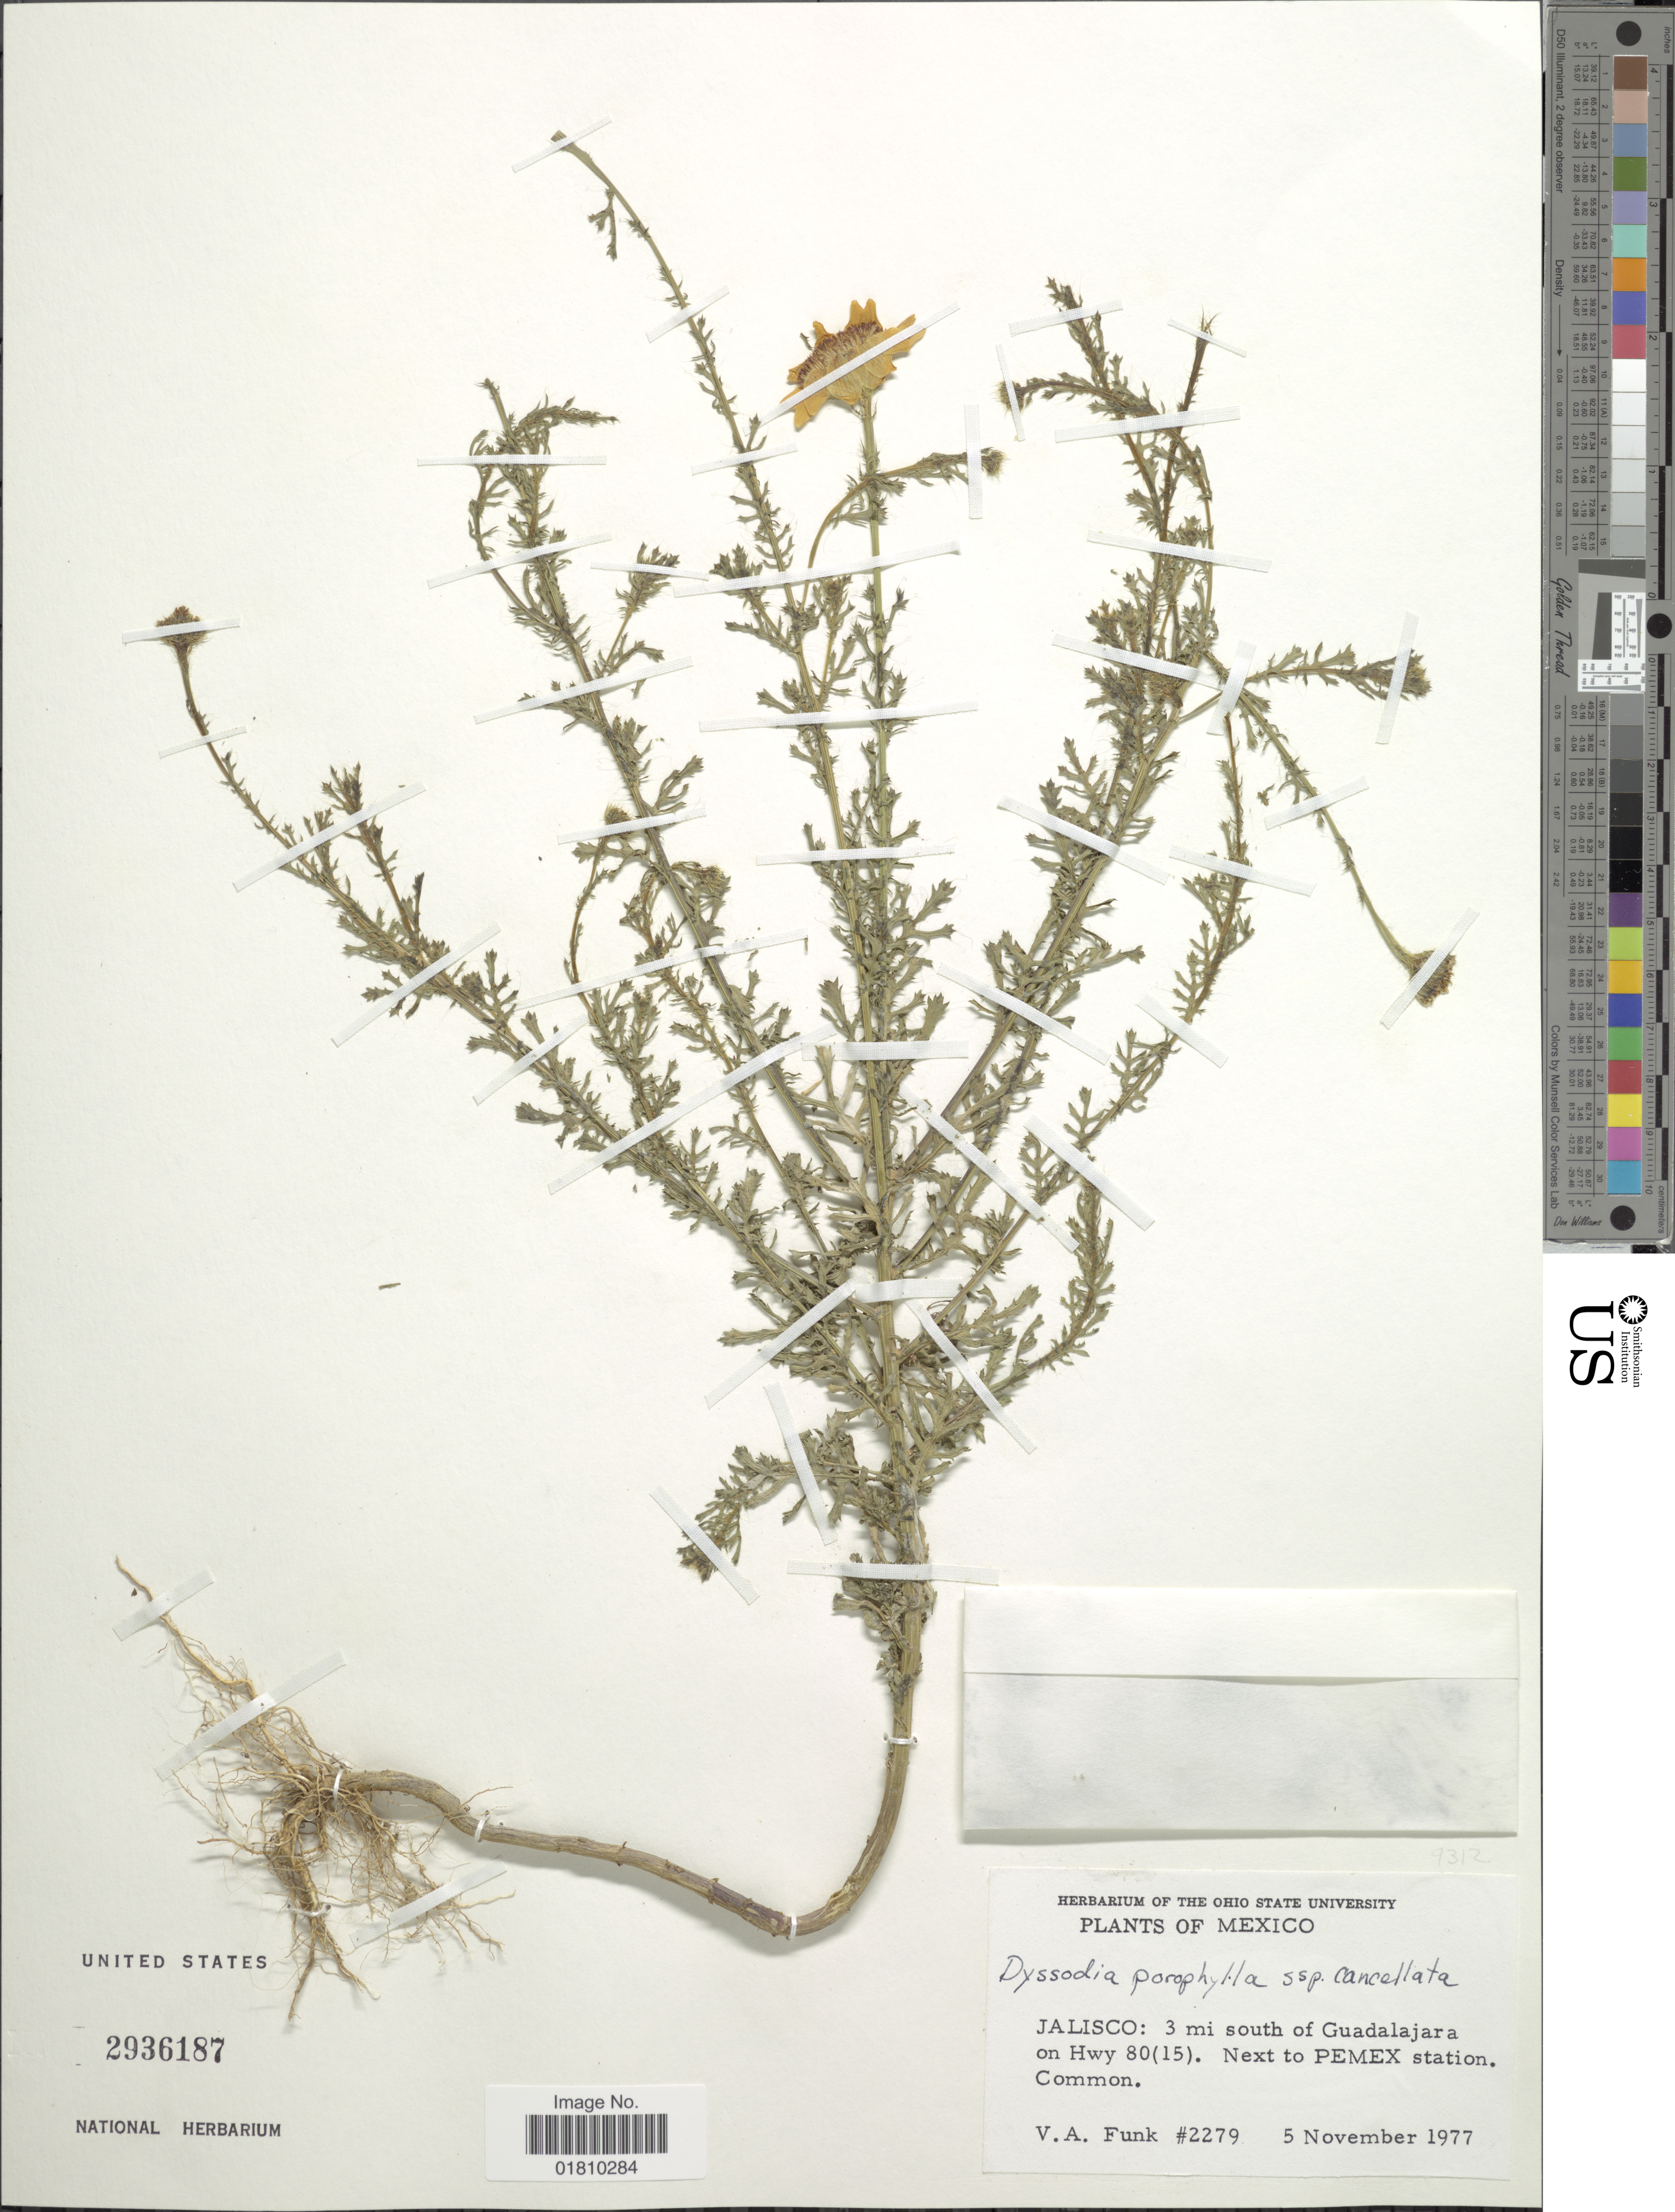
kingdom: Plantae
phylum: Tracheophyta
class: Magnoliopsida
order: Asterales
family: Asteraceae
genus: Adenophyllum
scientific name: Adenophyllum porophyllum var. cancellatum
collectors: V. Funk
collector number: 2279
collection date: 1977-11-05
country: Mexico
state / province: Jalisco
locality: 3 mi south of Guadalajara on Hwy 80 (15), next to Pemex station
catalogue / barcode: US 2936187